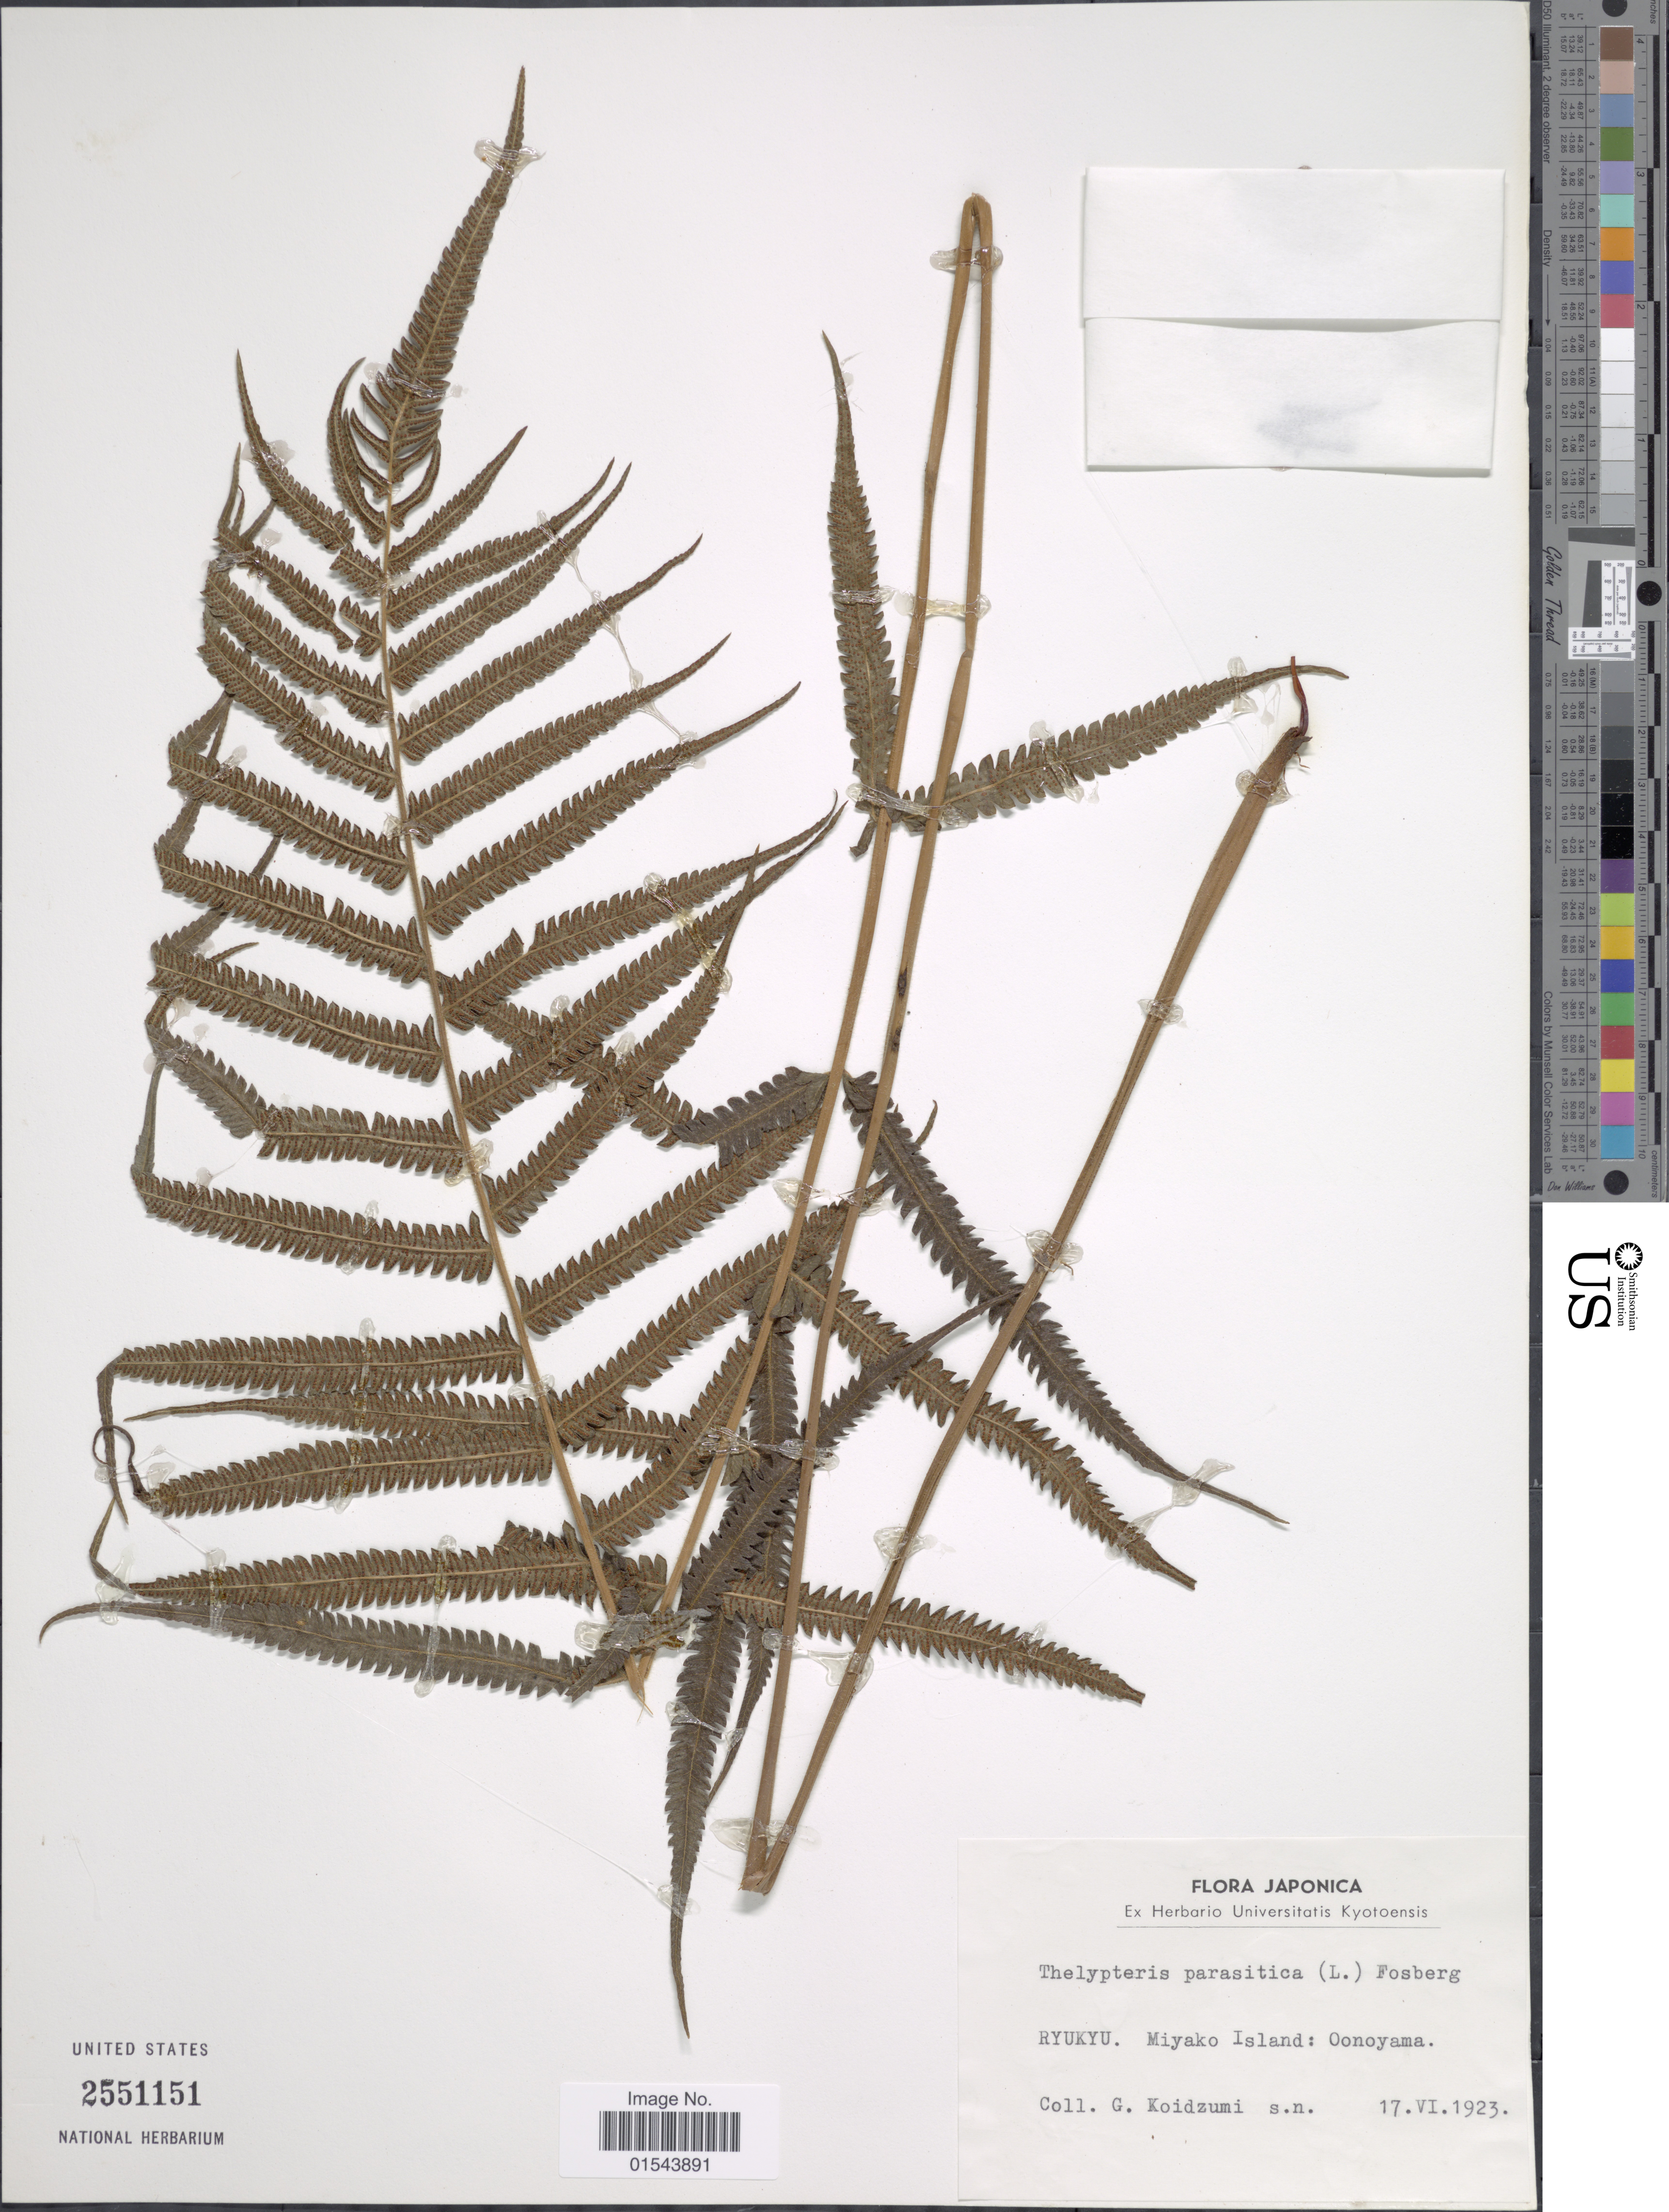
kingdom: Plantae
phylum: Tracheophyta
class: Polypodiopsida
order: Polypodiales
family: Thelypteridaceae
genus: Christella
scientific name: Christella parasitica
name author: (L.) H. Lév.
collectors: G. Koidzumi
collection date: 1923-06-17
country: Japan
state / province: Okinawa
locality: Ryukyu. Miyako Island: Oonoyama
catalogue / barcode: US 2551151